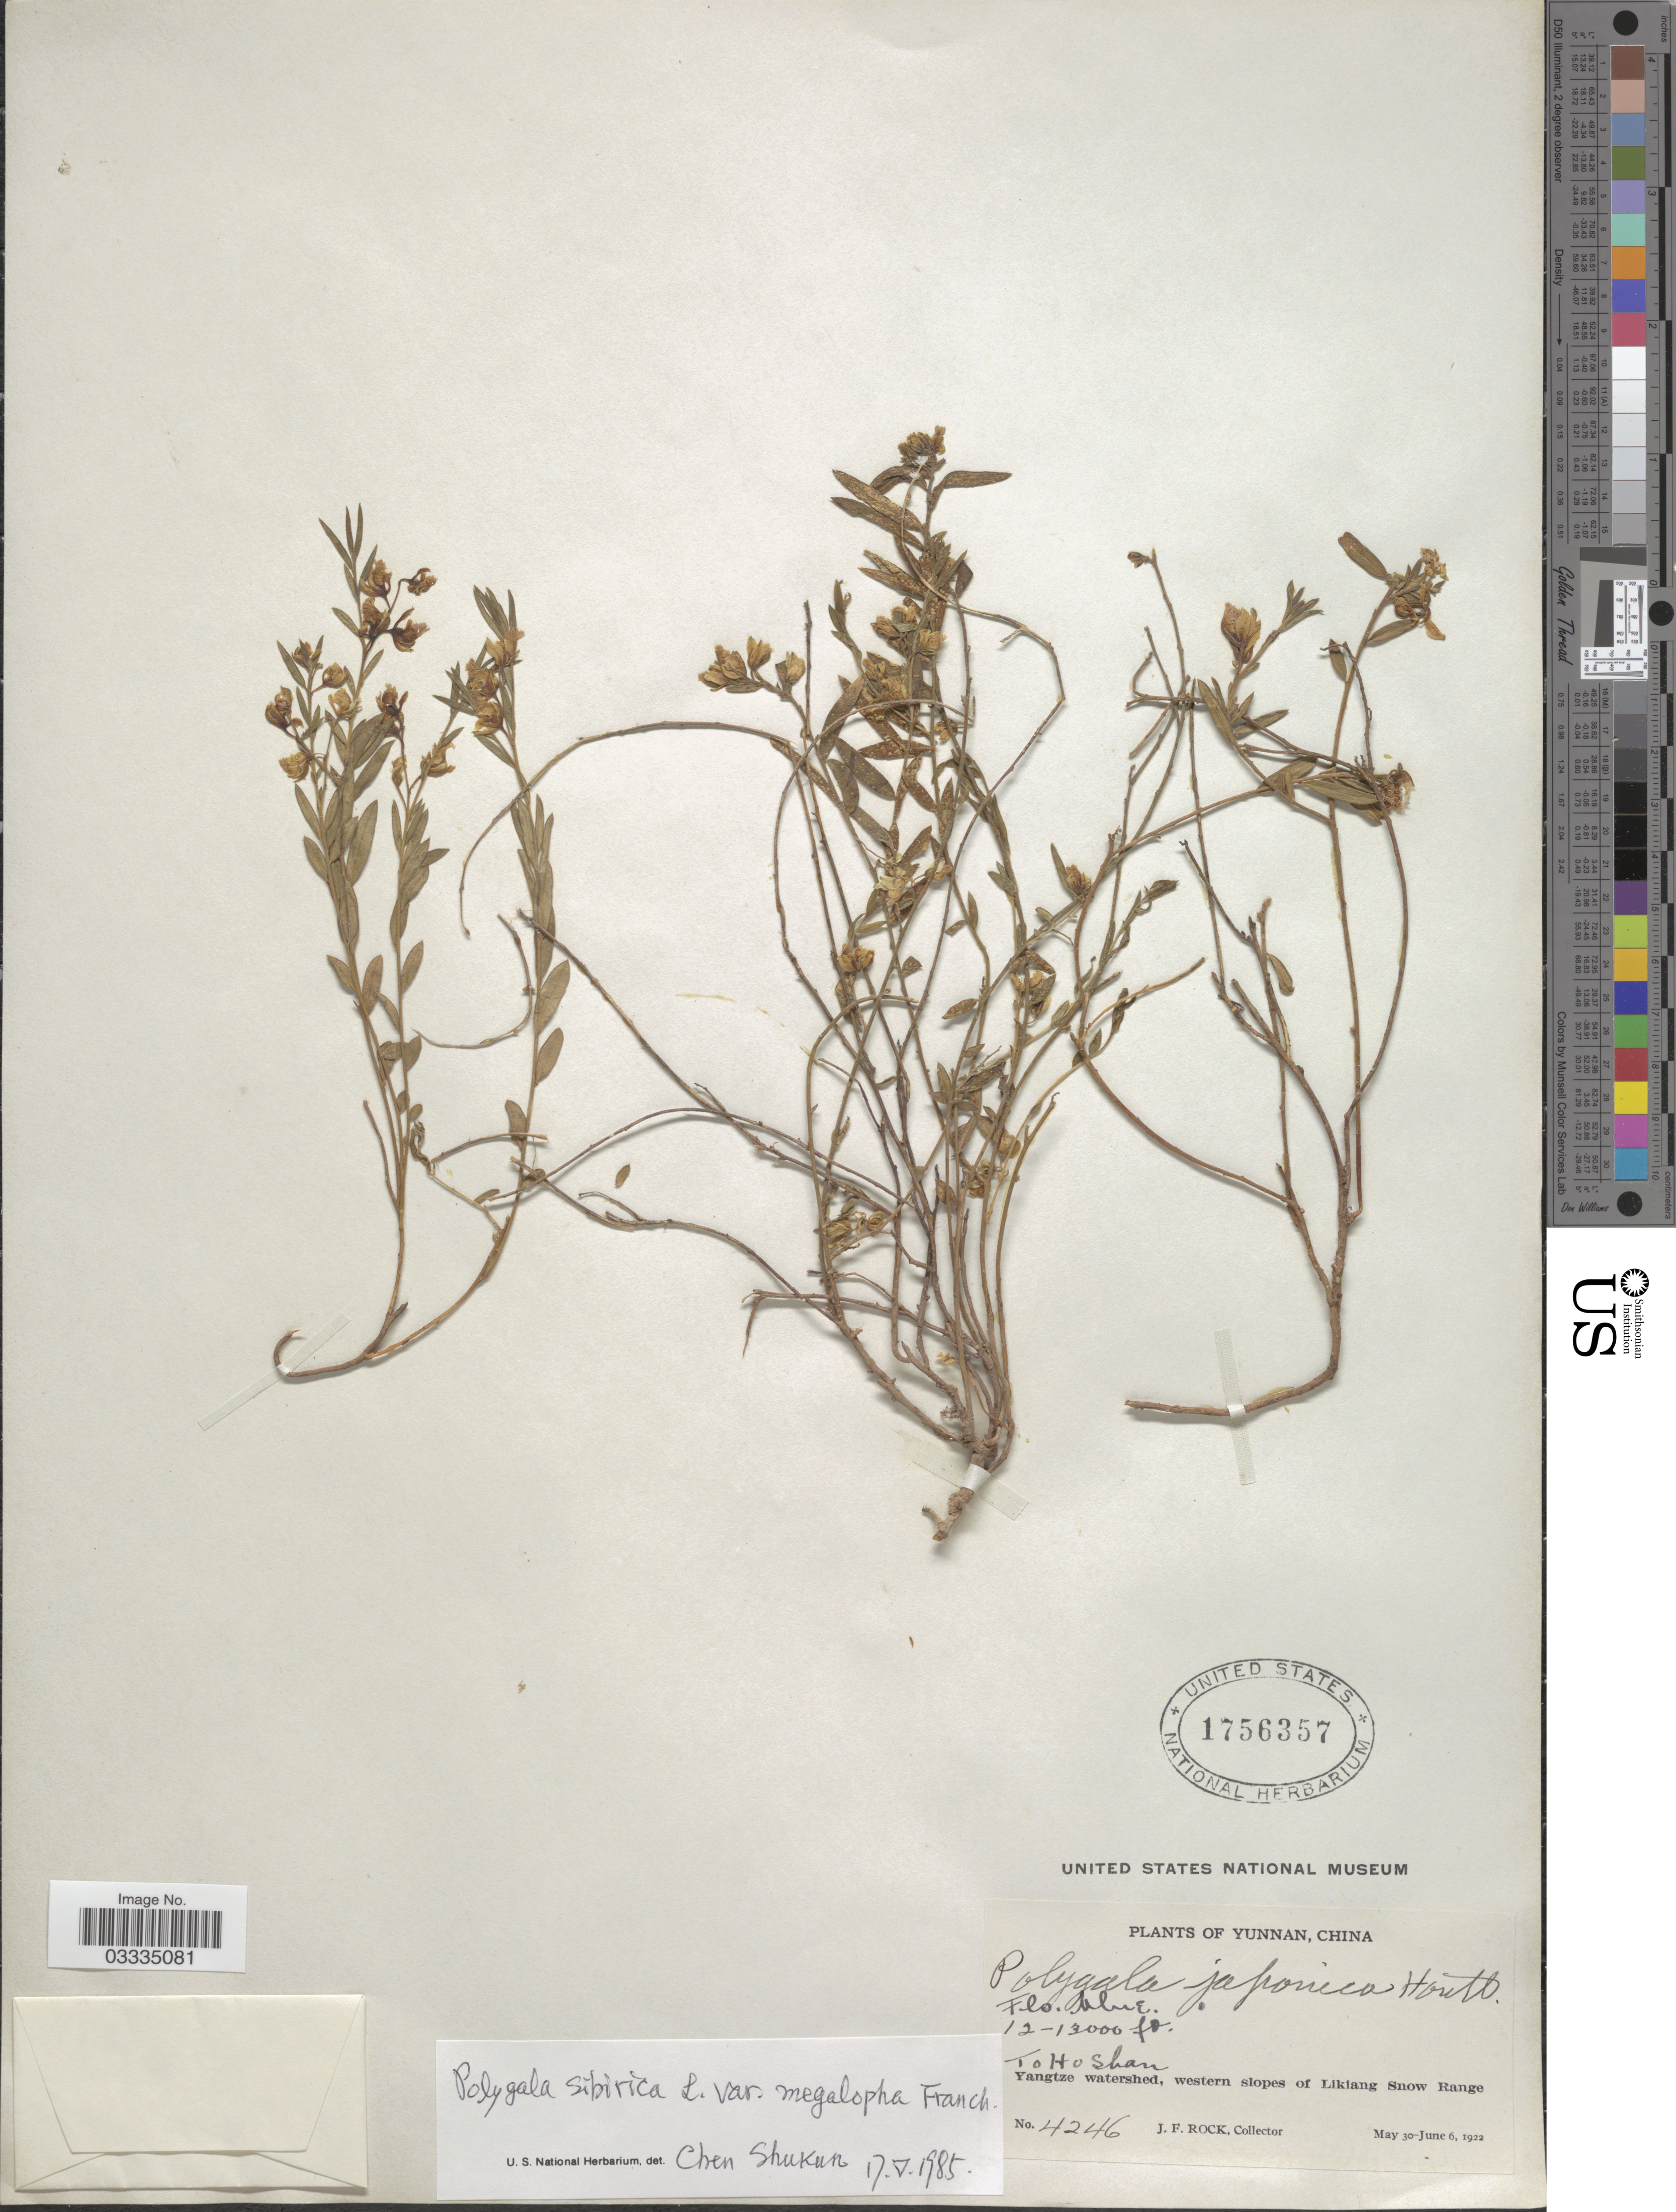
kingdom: Plantae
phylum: Tracheophyta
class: Magnoliopsida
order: Fabales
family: Polygalaceae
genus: Polygala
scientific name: Polygala japonica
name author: Houtt.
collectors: J. Rock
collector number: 4246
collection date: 1922-05-30/1922-06-06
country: China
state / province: Yunnan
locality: To Ho Shan. Yangtze watershed, western slopes of Likiang Snow Range.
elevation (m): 3658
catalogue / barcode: US 1756357